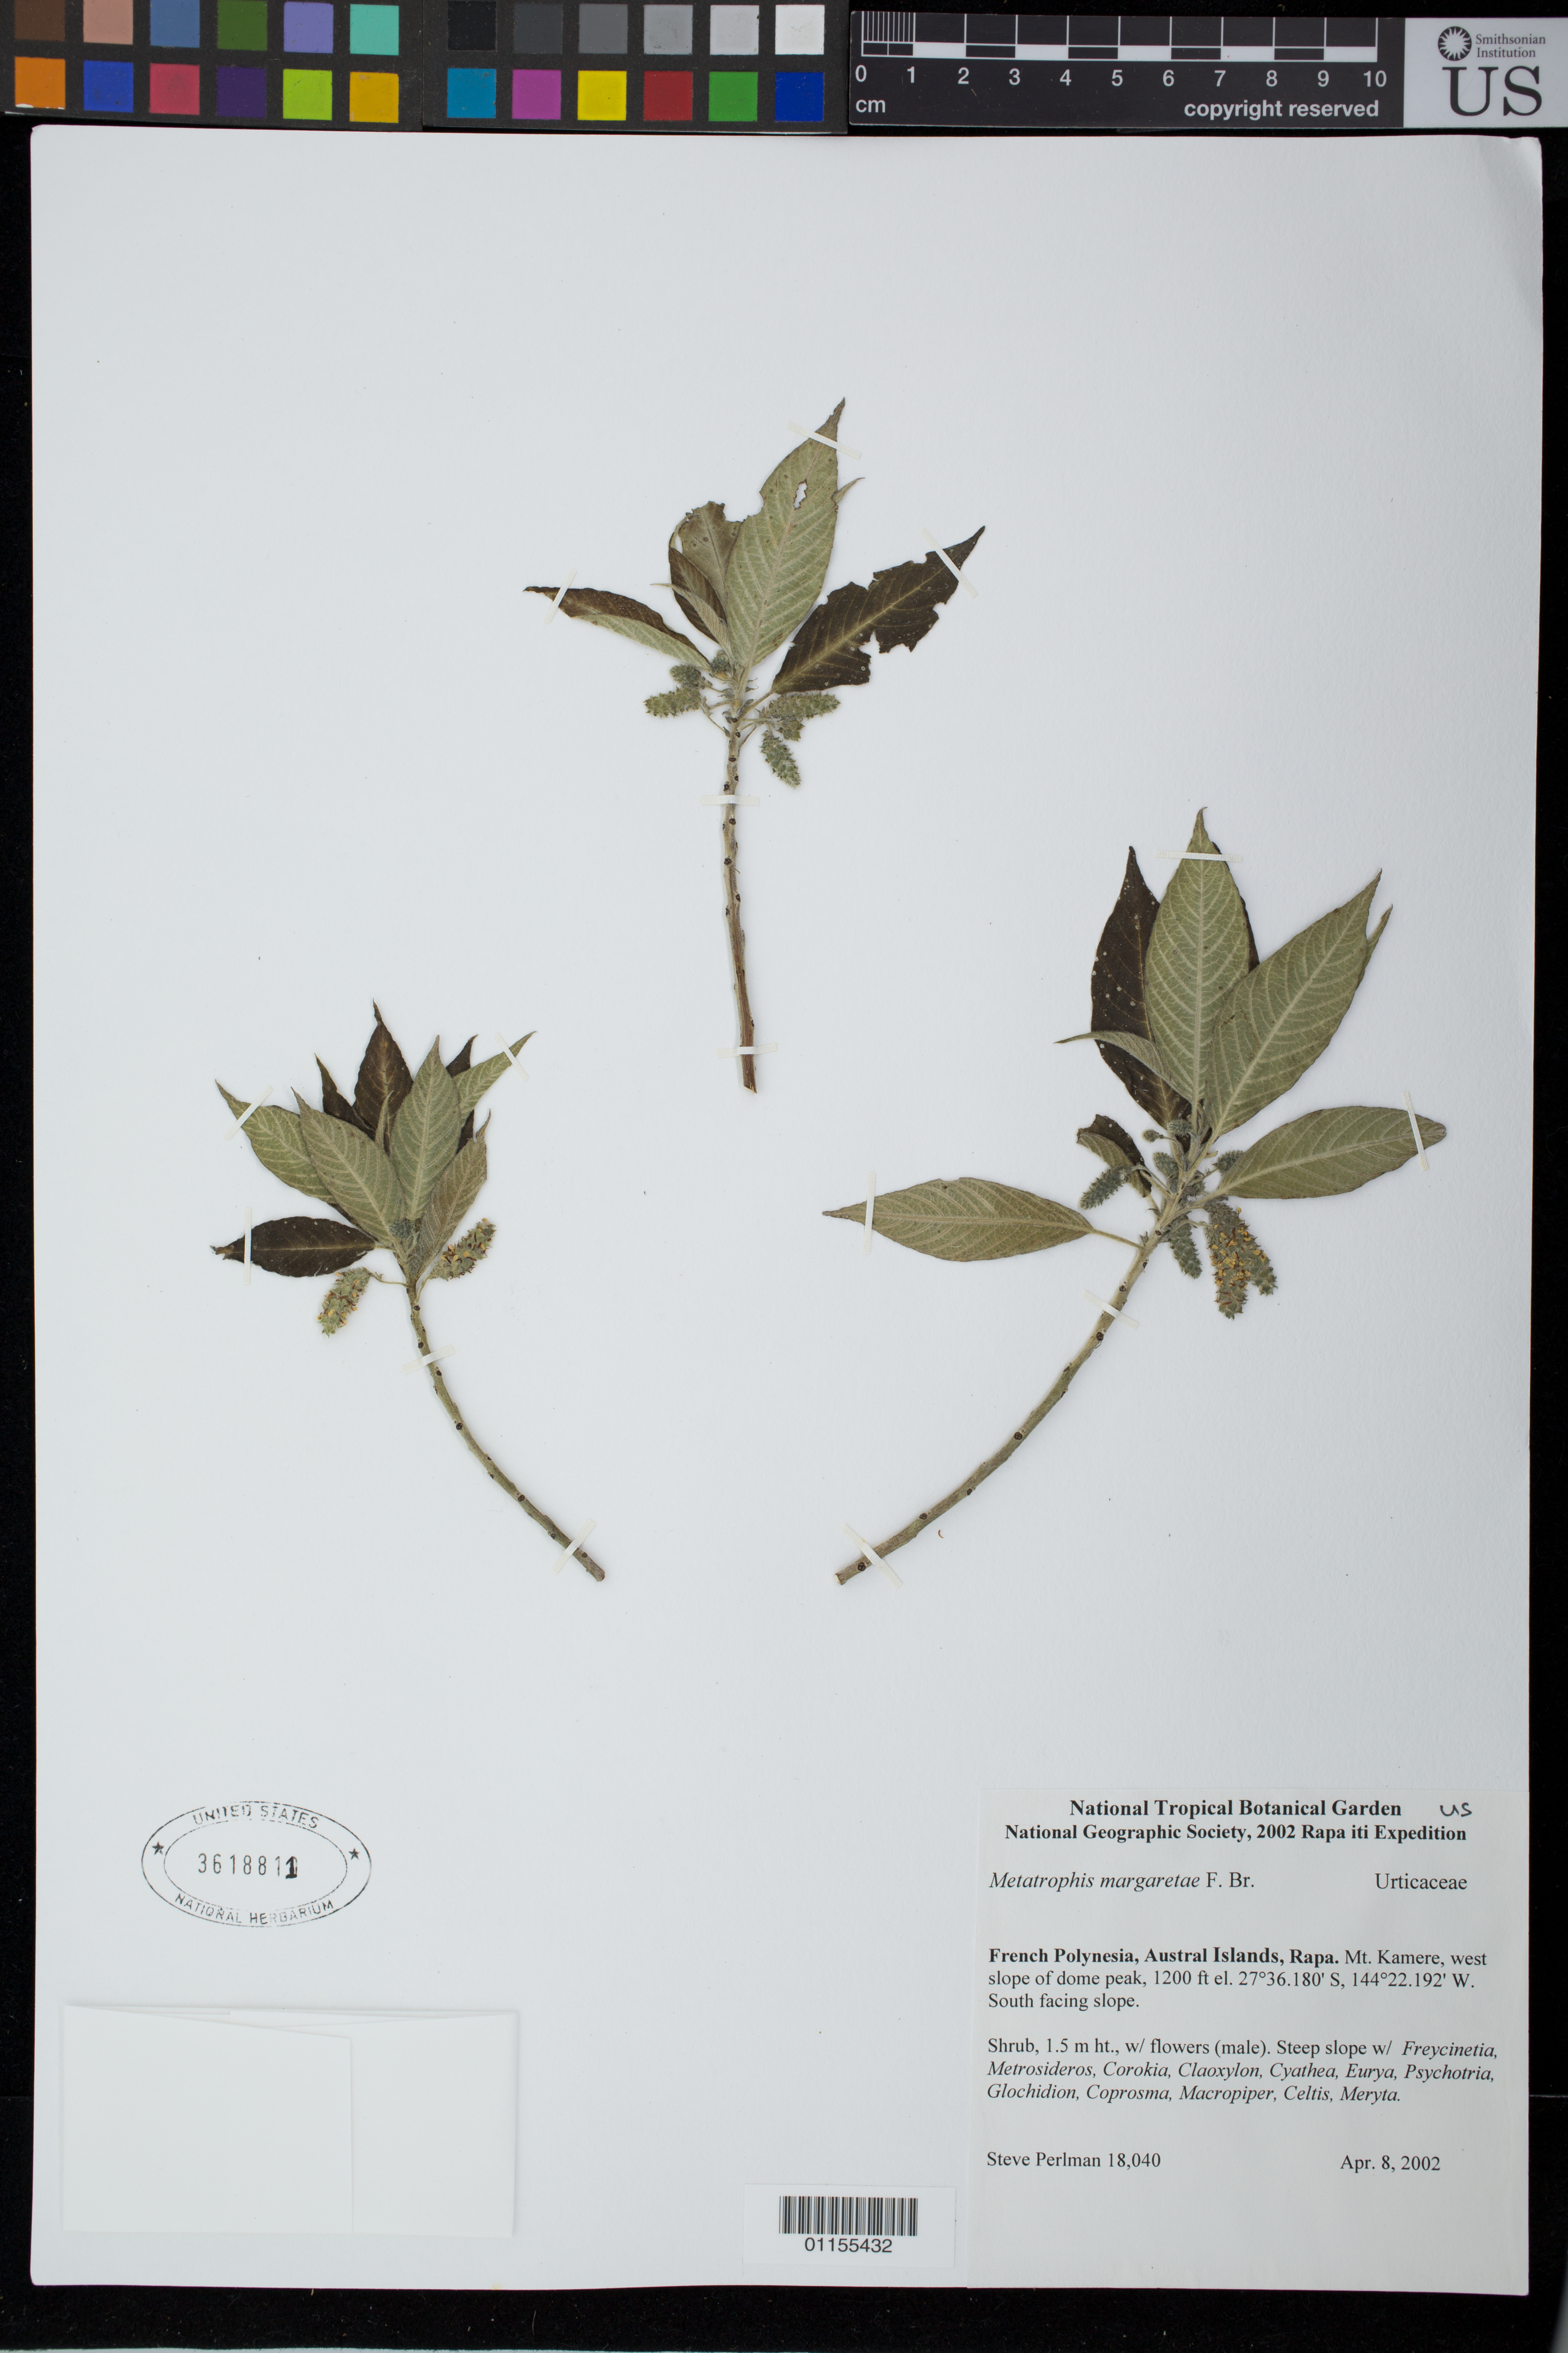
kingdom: Plantae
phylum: Tracheophyta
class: Magnoliopsida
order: Rosales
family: Urticaceae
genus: Metatrophis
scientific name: Metatrophis margaretae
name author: F. Br.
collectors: S. P. Perlman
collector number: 18040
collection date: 2002-04-08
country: French Polynesia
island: Rapa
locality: Mt. Kamere, west slope of dome peak.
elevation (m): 366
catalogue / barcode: US 3618811